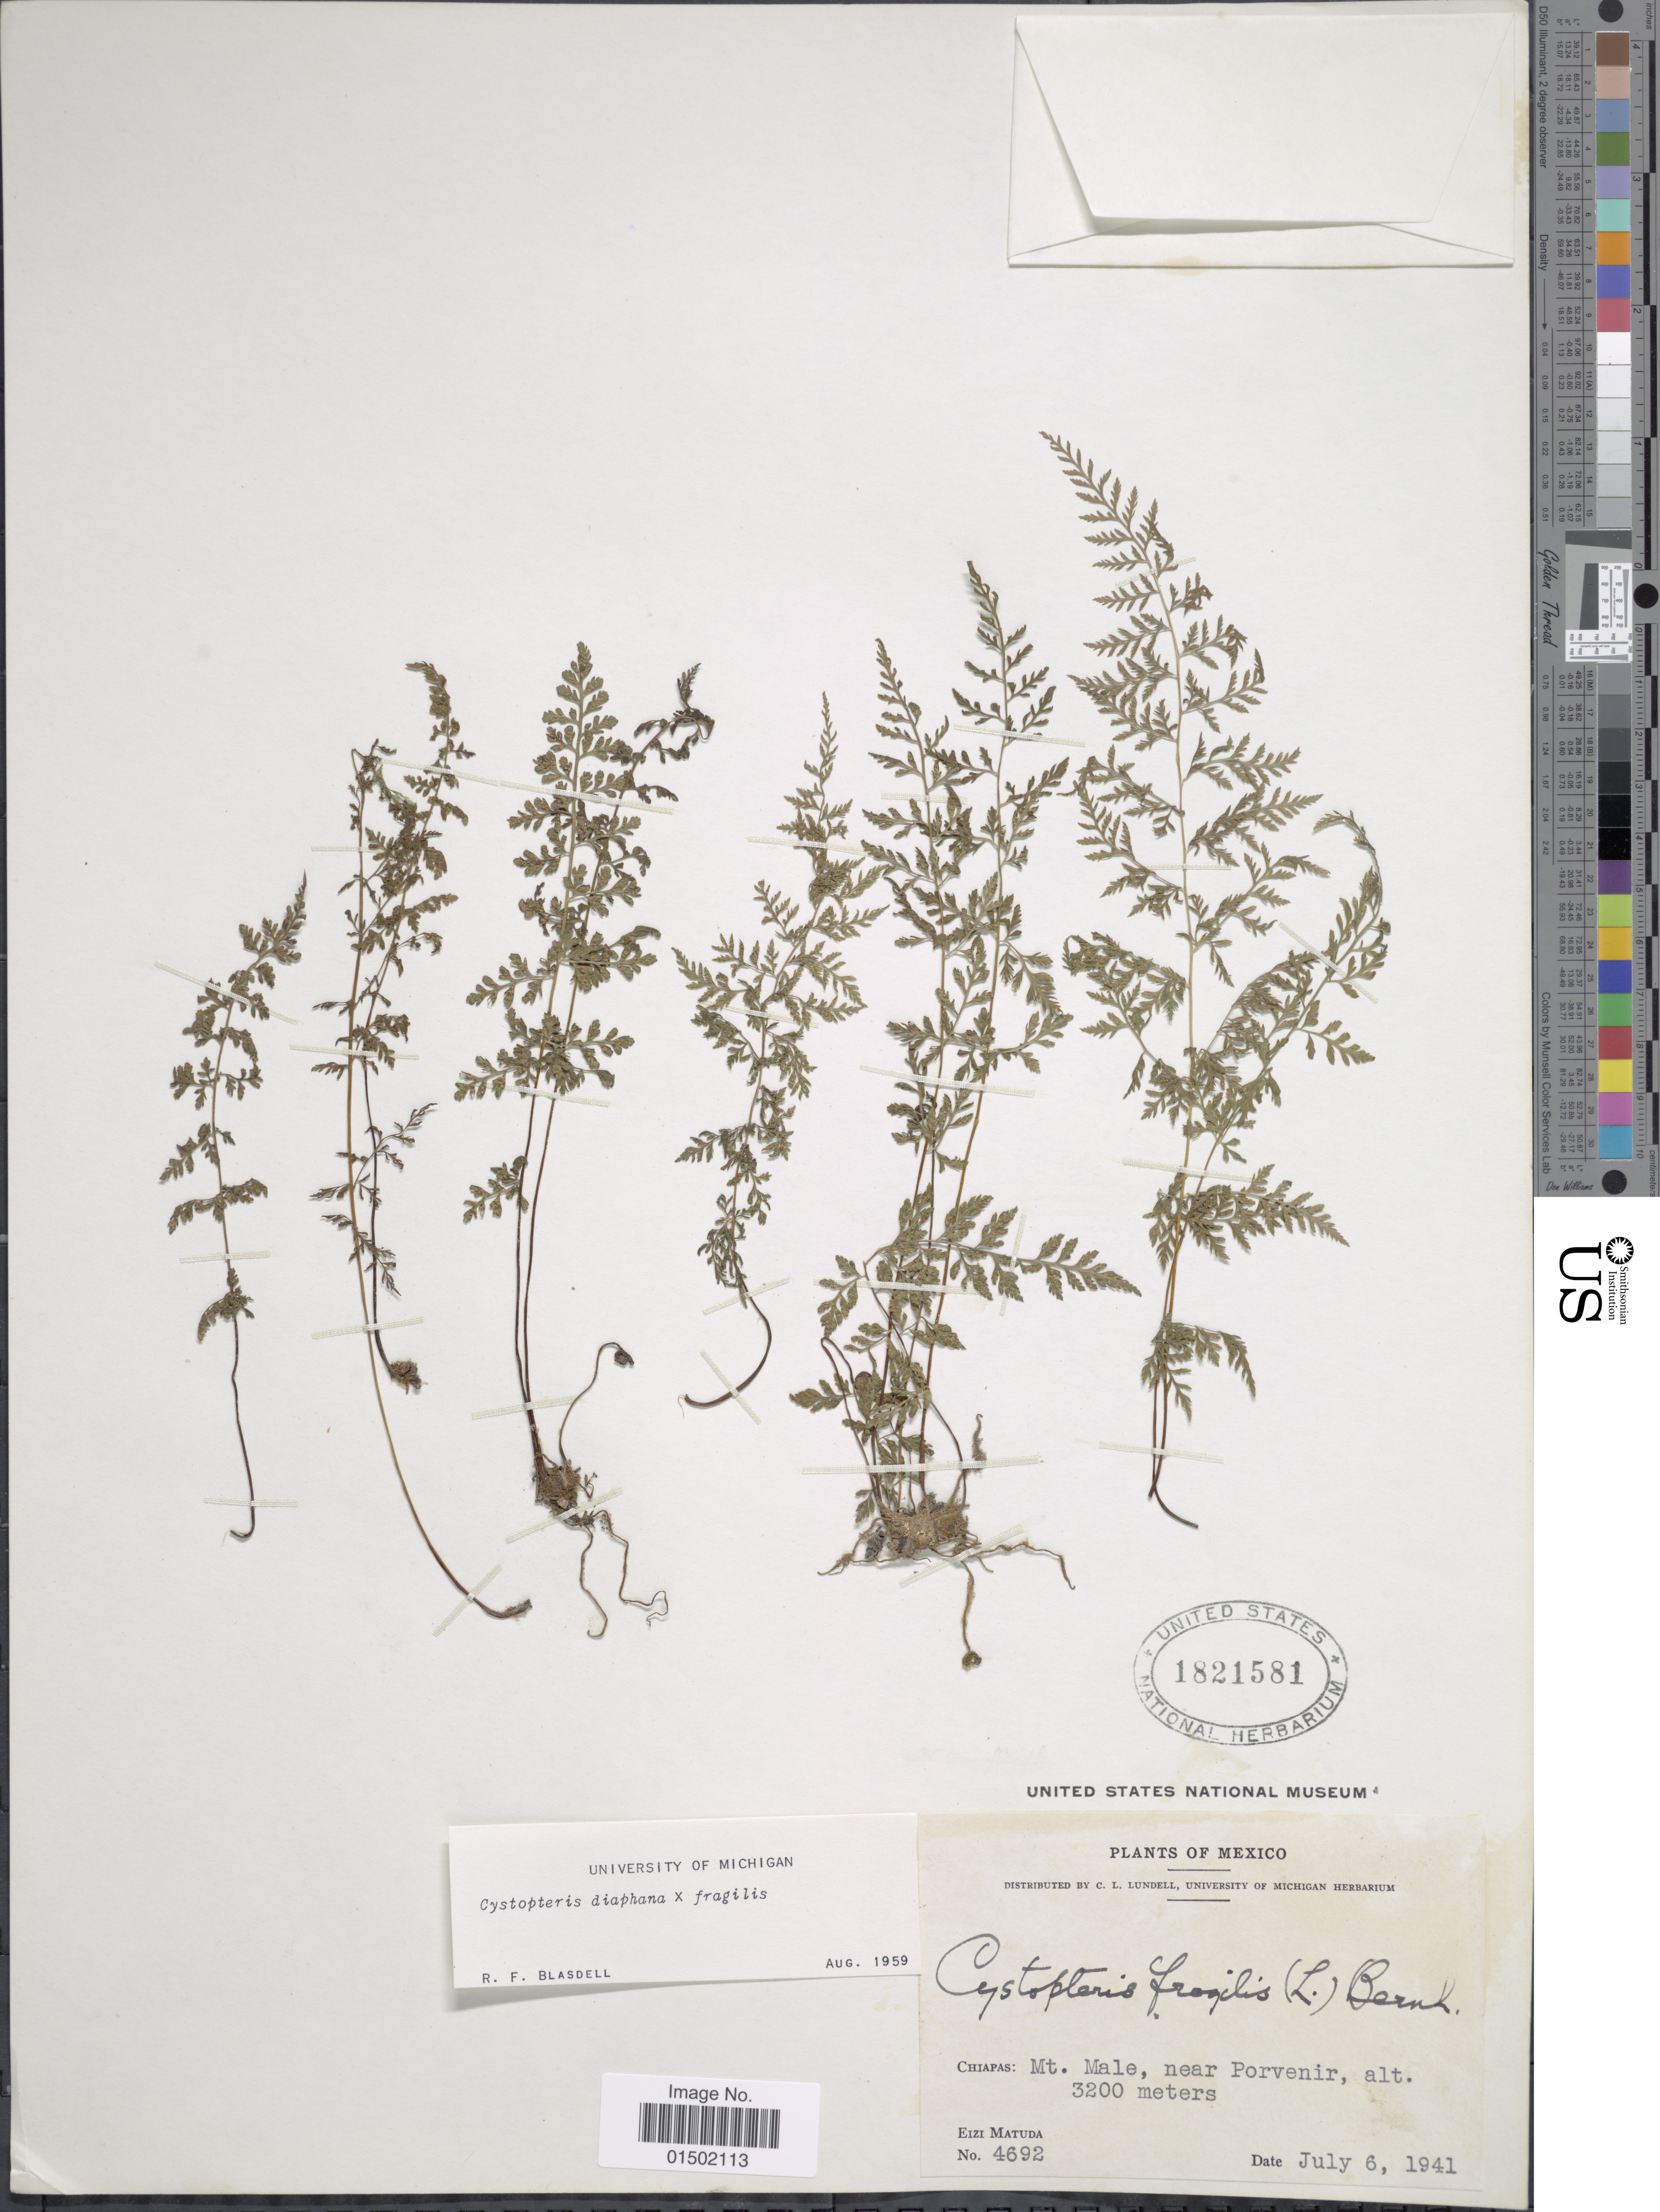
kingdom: Plantae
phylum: Tracheophyta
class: Polypodiopsida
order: Polypodiales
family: Cystopteridaceae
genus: Cystopteris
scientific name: Cystopteris diaphana x C. fragilis (L.) Bernh.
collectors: E. Matuda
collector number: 4692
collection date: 1941-07-06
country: Mexico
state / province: Chiapas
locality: Mt. Male, near Porvenir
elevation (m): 3200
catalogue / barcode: US 1821581